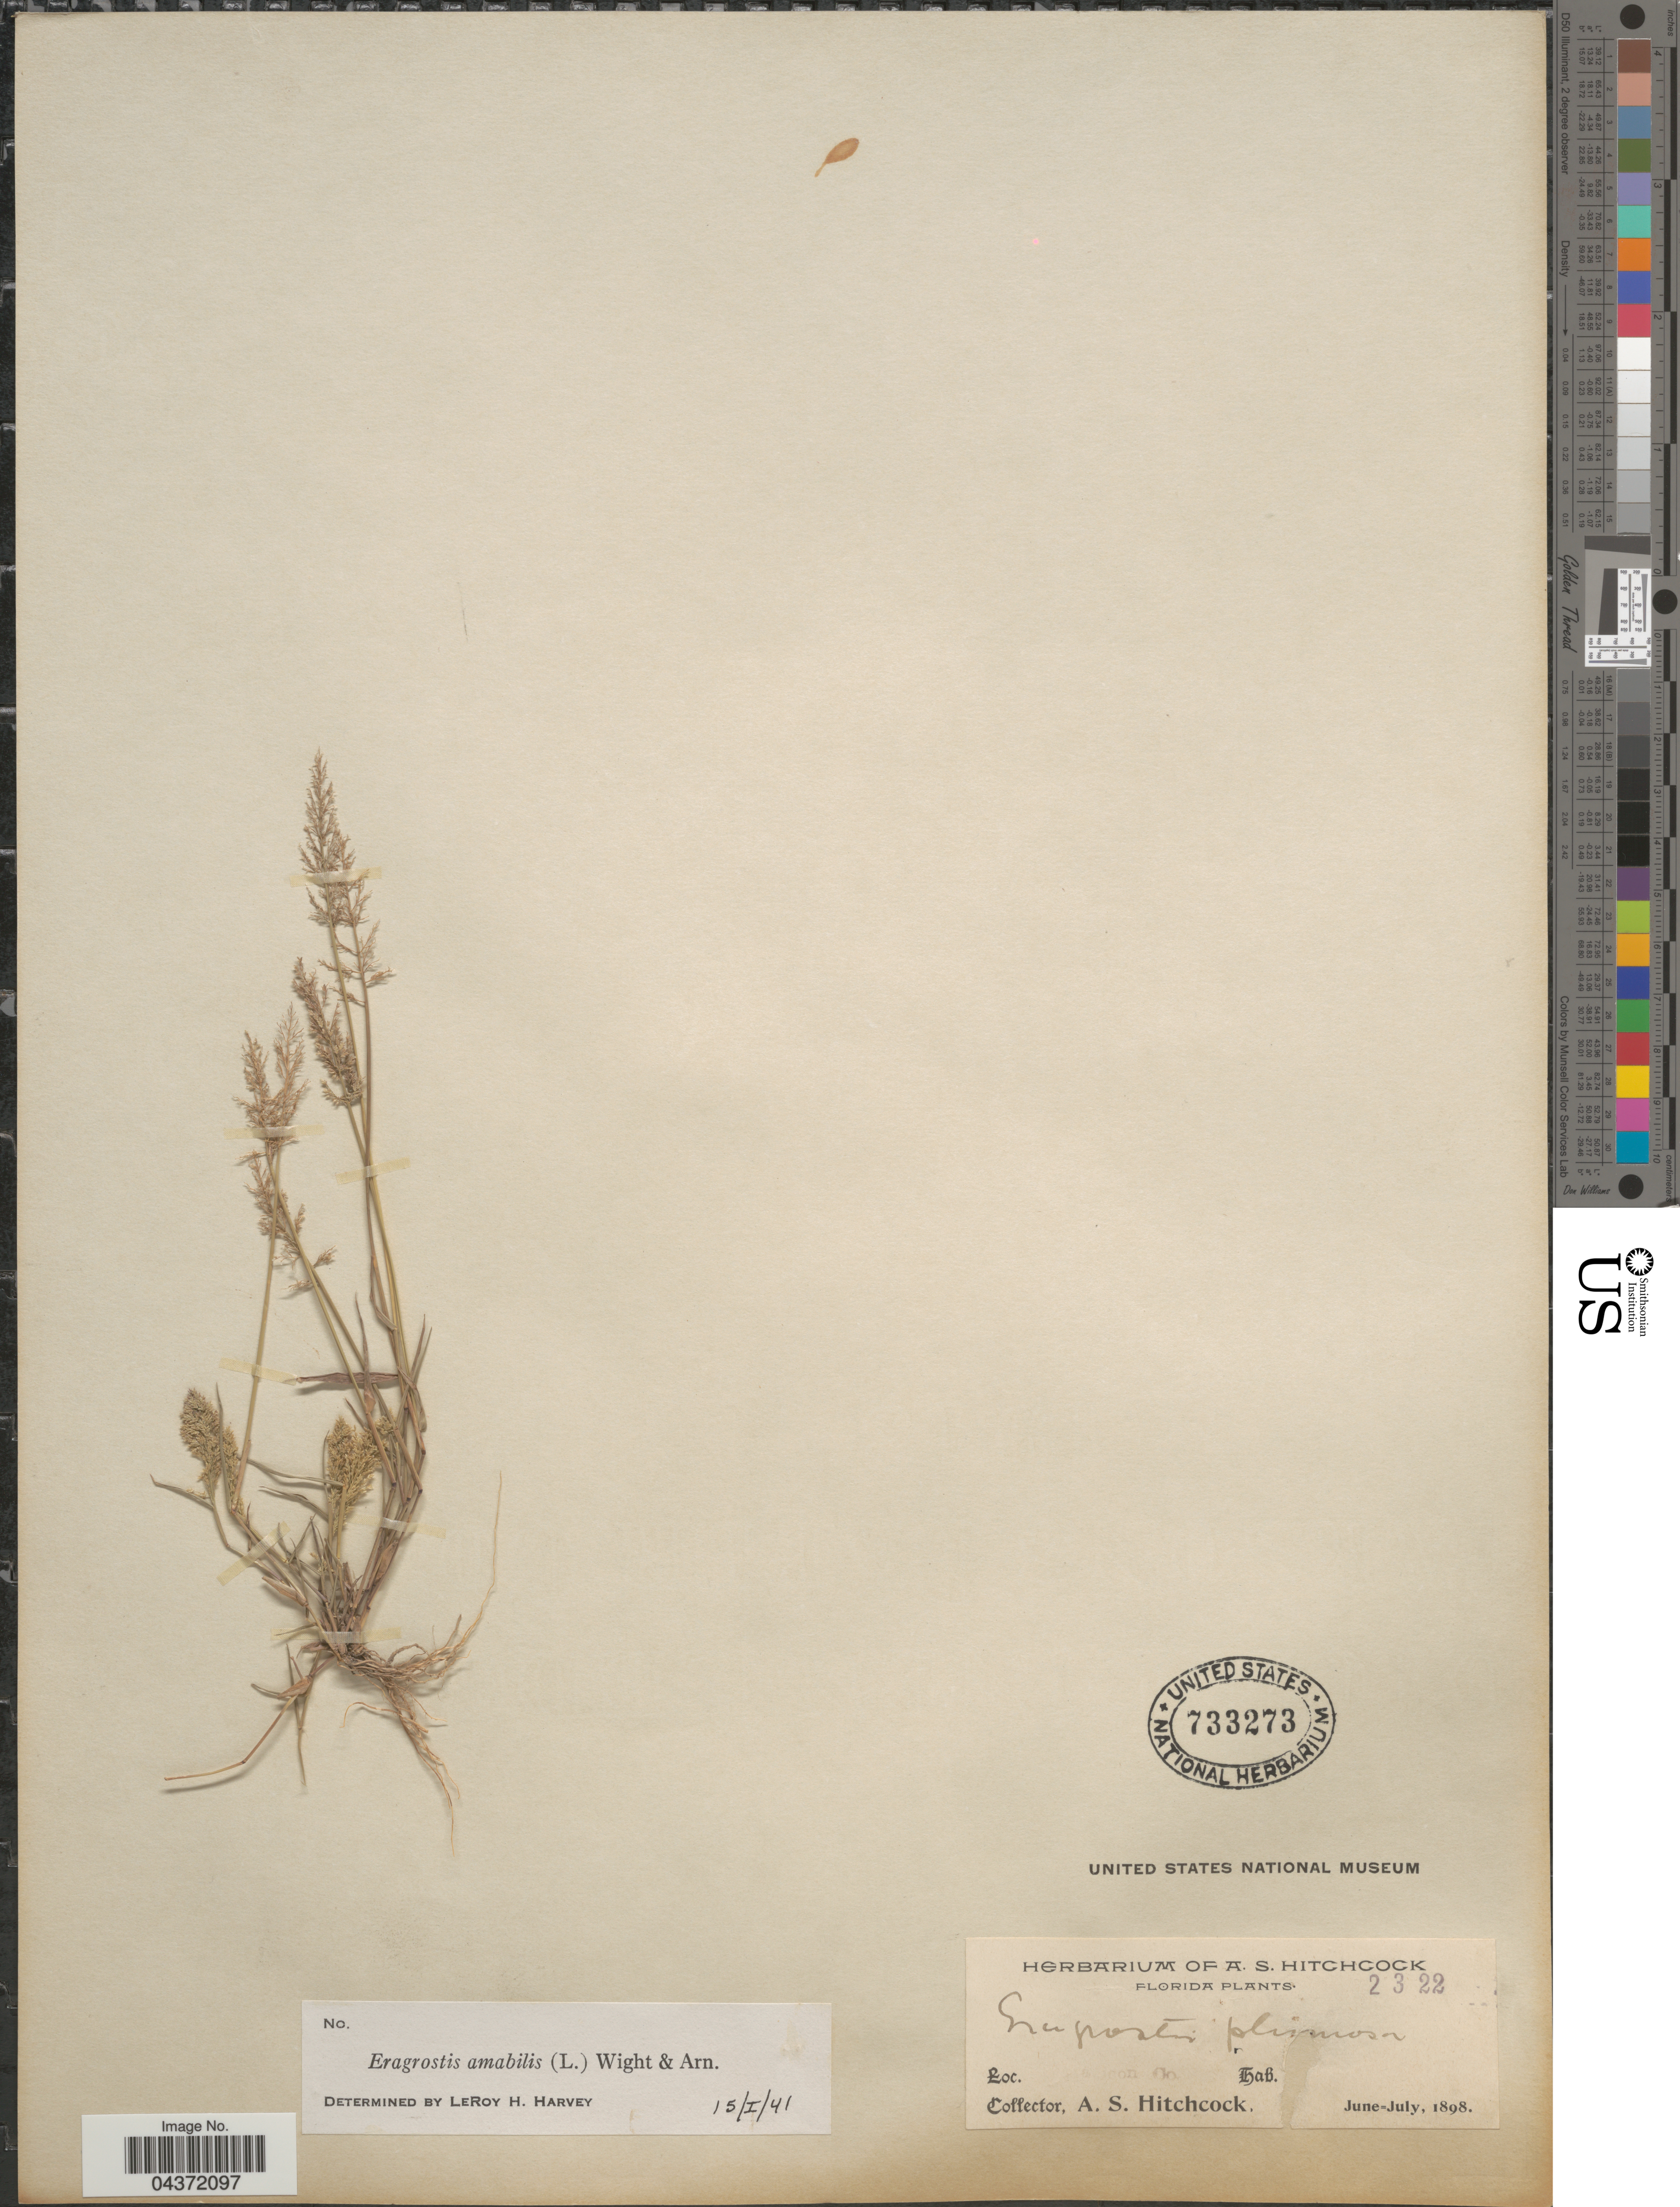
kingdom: Plantae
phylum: Tracheophyta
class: Liliopsida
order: Poales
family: Poaceae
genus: Eragrostis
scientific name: Eragrostis tenella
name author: (L.) P. Beauv. ex Roem. & Schult.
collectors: A. S. Hitchcock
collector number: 2322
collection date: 1898-06/1898-07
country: United States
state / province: Florida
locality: [illegible text]on Co.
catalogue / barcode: US 733273